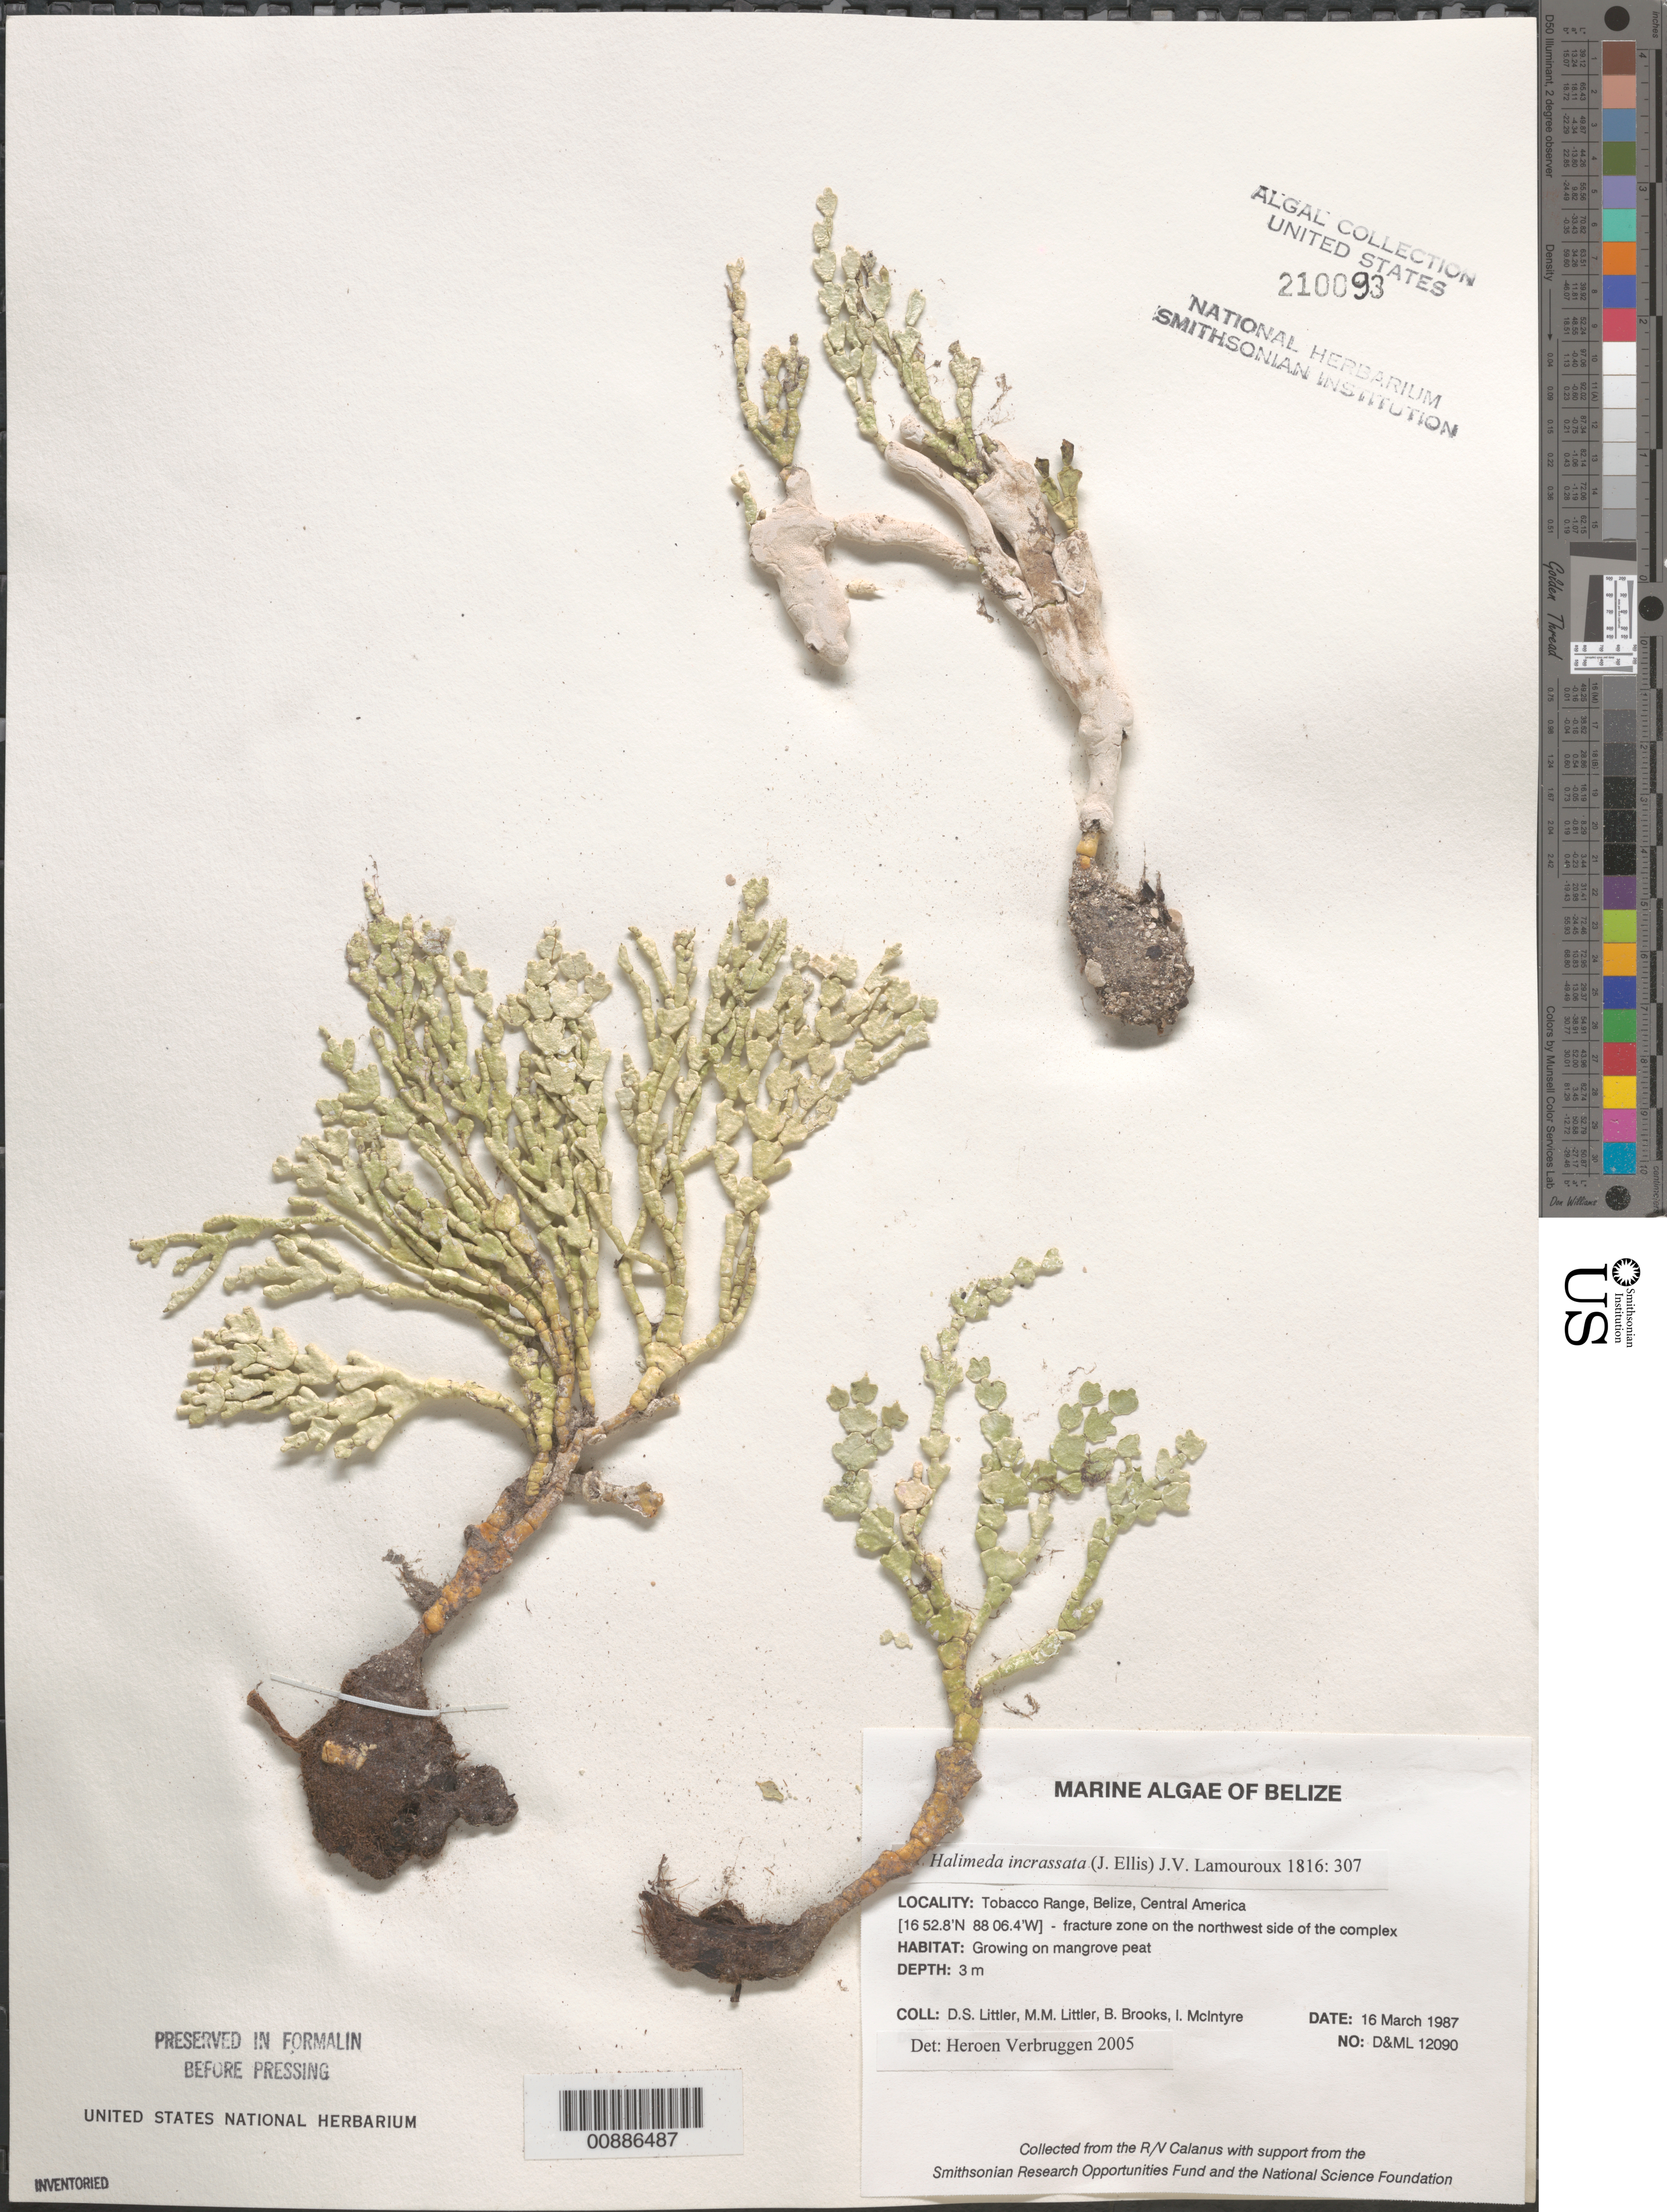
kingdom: Plantae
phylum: Chlorophyta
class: Ulvophyceae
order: Bryopsidales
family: Halimedaceae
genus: Halimeda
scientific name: Halimeda incrassata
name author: (J. Ellis) J.V.Lamouroux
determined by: Verbruggen, H.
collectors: D. S. Littler, M. M. Littler, B. Brooks & I. McIntyre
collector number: D&ML 12090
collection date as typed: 16 Mar 1987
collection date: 1987-03-16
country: Belize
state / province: Stann Creek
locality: Tobacco Range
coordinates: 16 52.8' N, 88 06.4' W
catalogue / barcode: US 210093